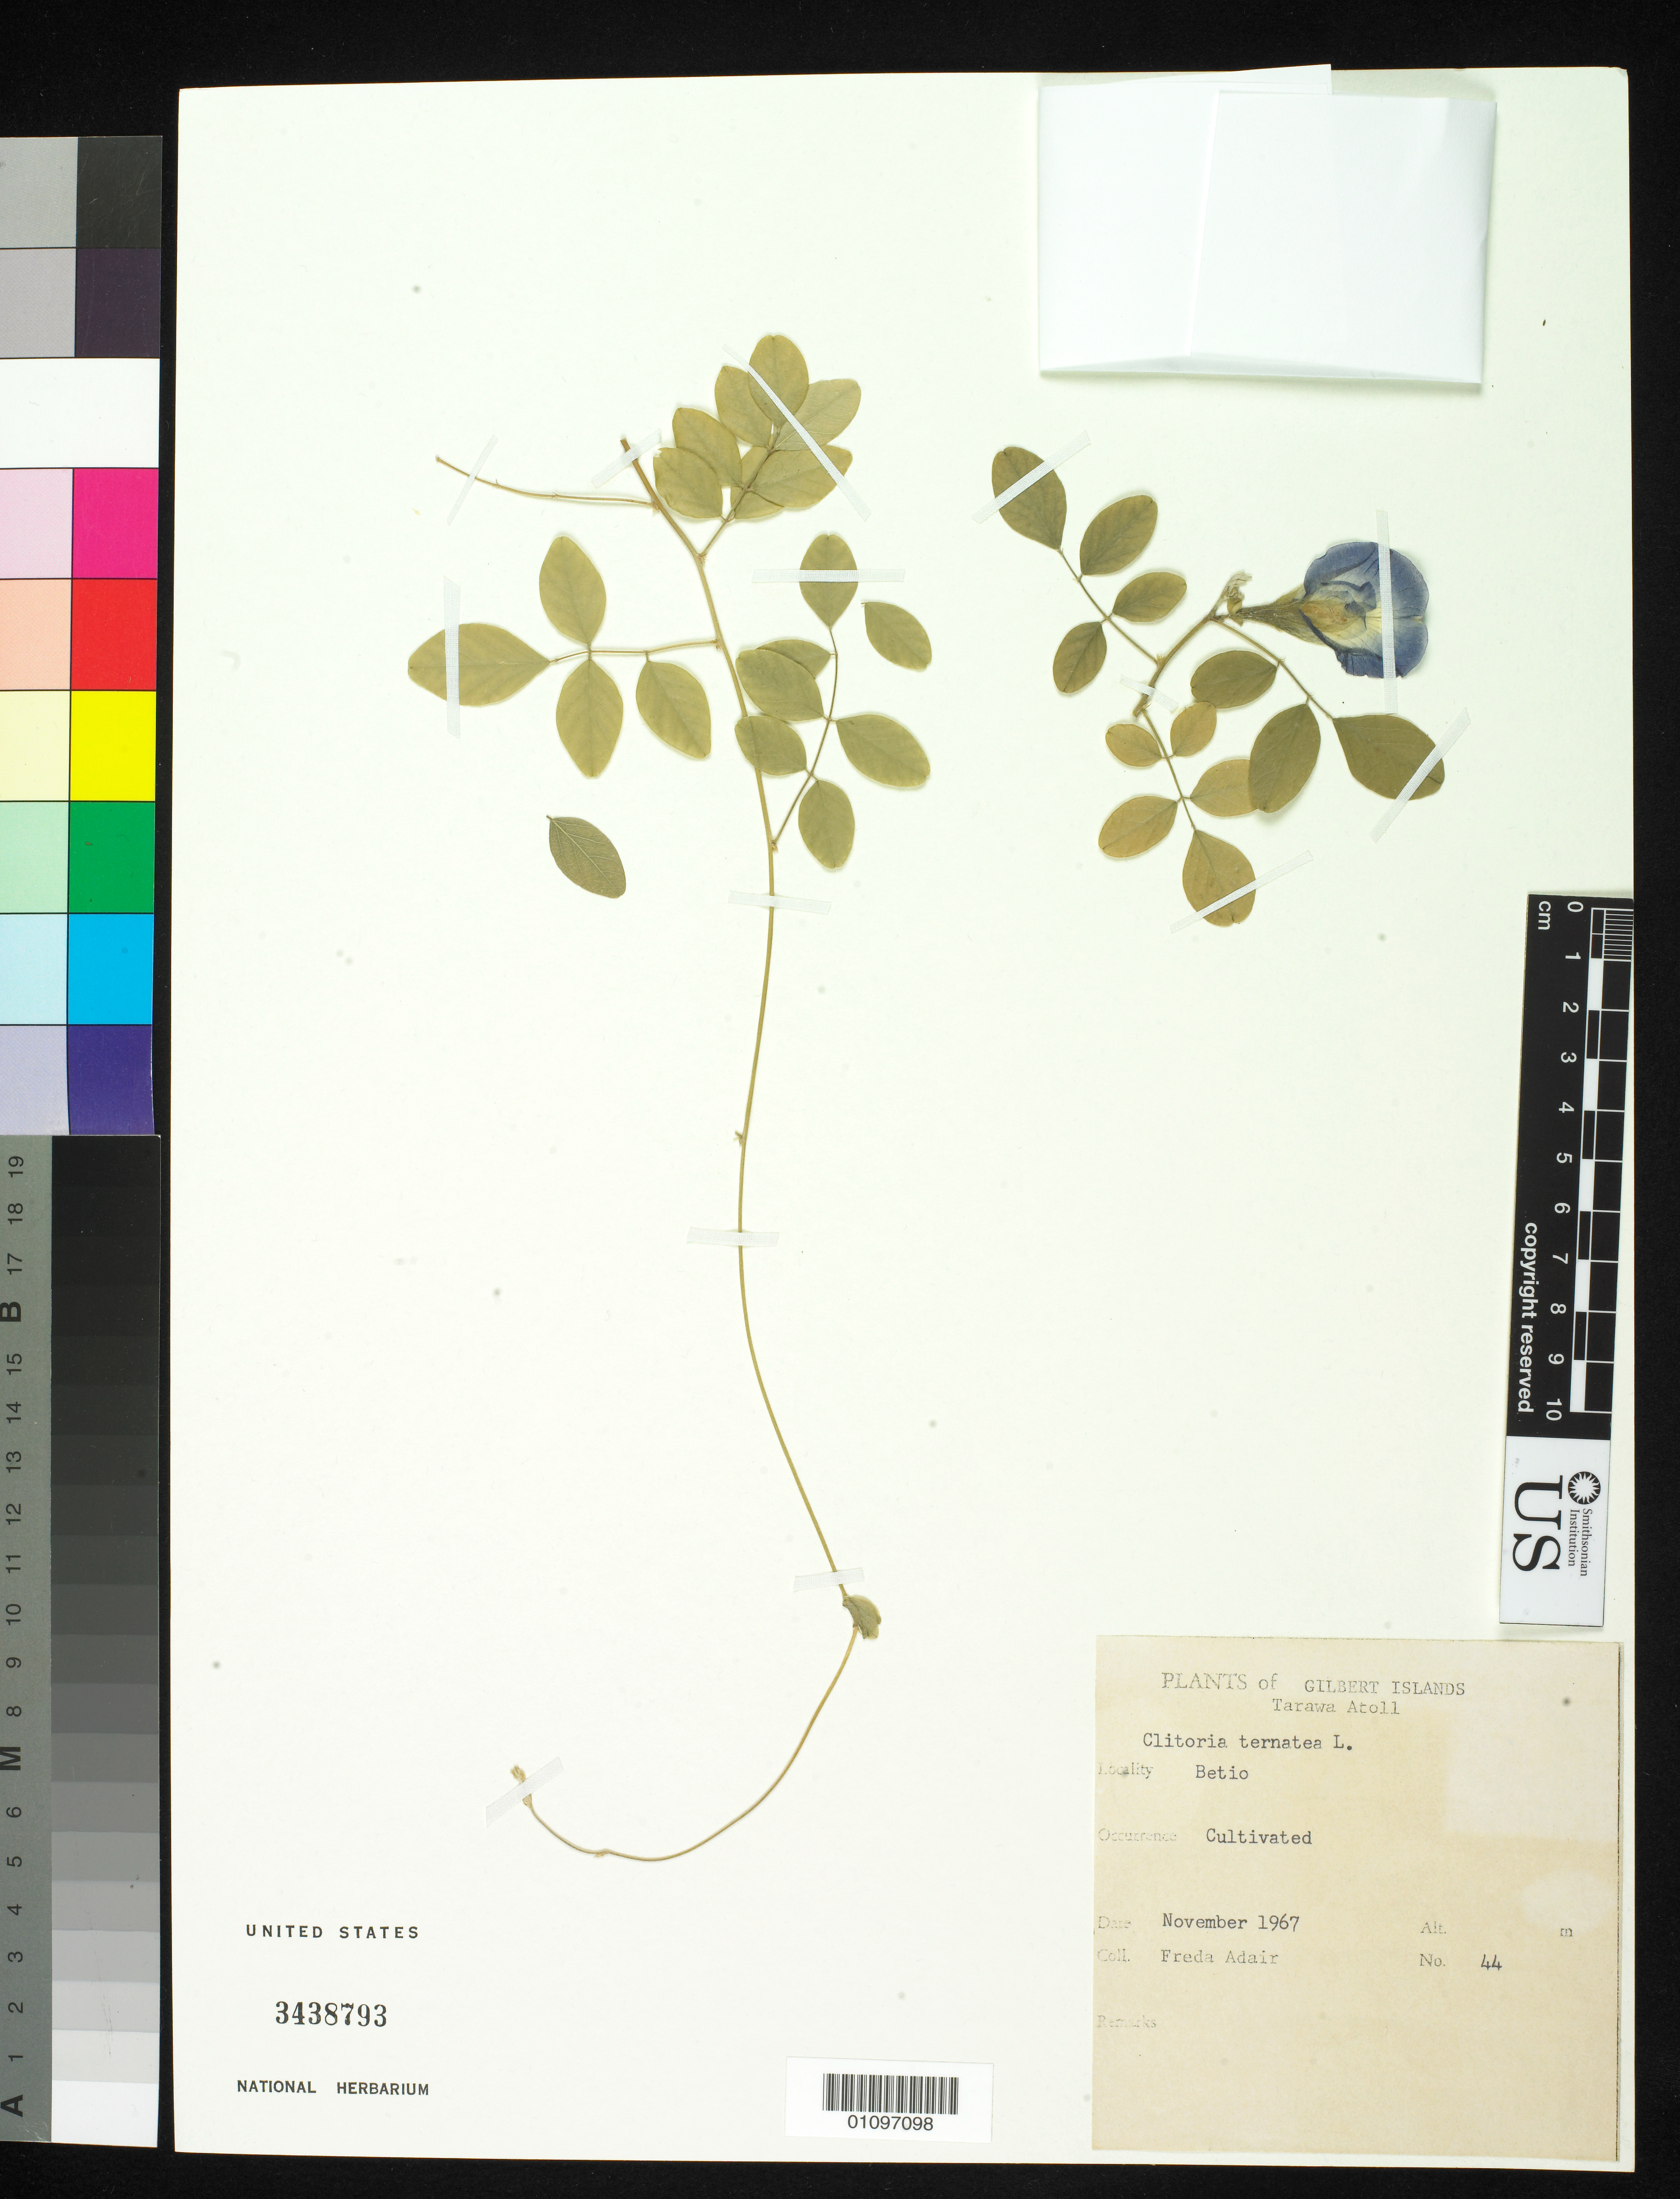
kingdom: Plantae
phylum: Tracheophyta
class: Magnoliopsida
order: Fabales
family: Fabaceae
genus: Clitoria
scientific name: Clitoria ternatea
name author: L.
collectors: F. Adair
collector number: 44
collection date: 1967-11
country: Kiribati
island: Tarawa Atoll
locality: Betio, Tarawa Atoll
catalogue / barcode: US 3438793